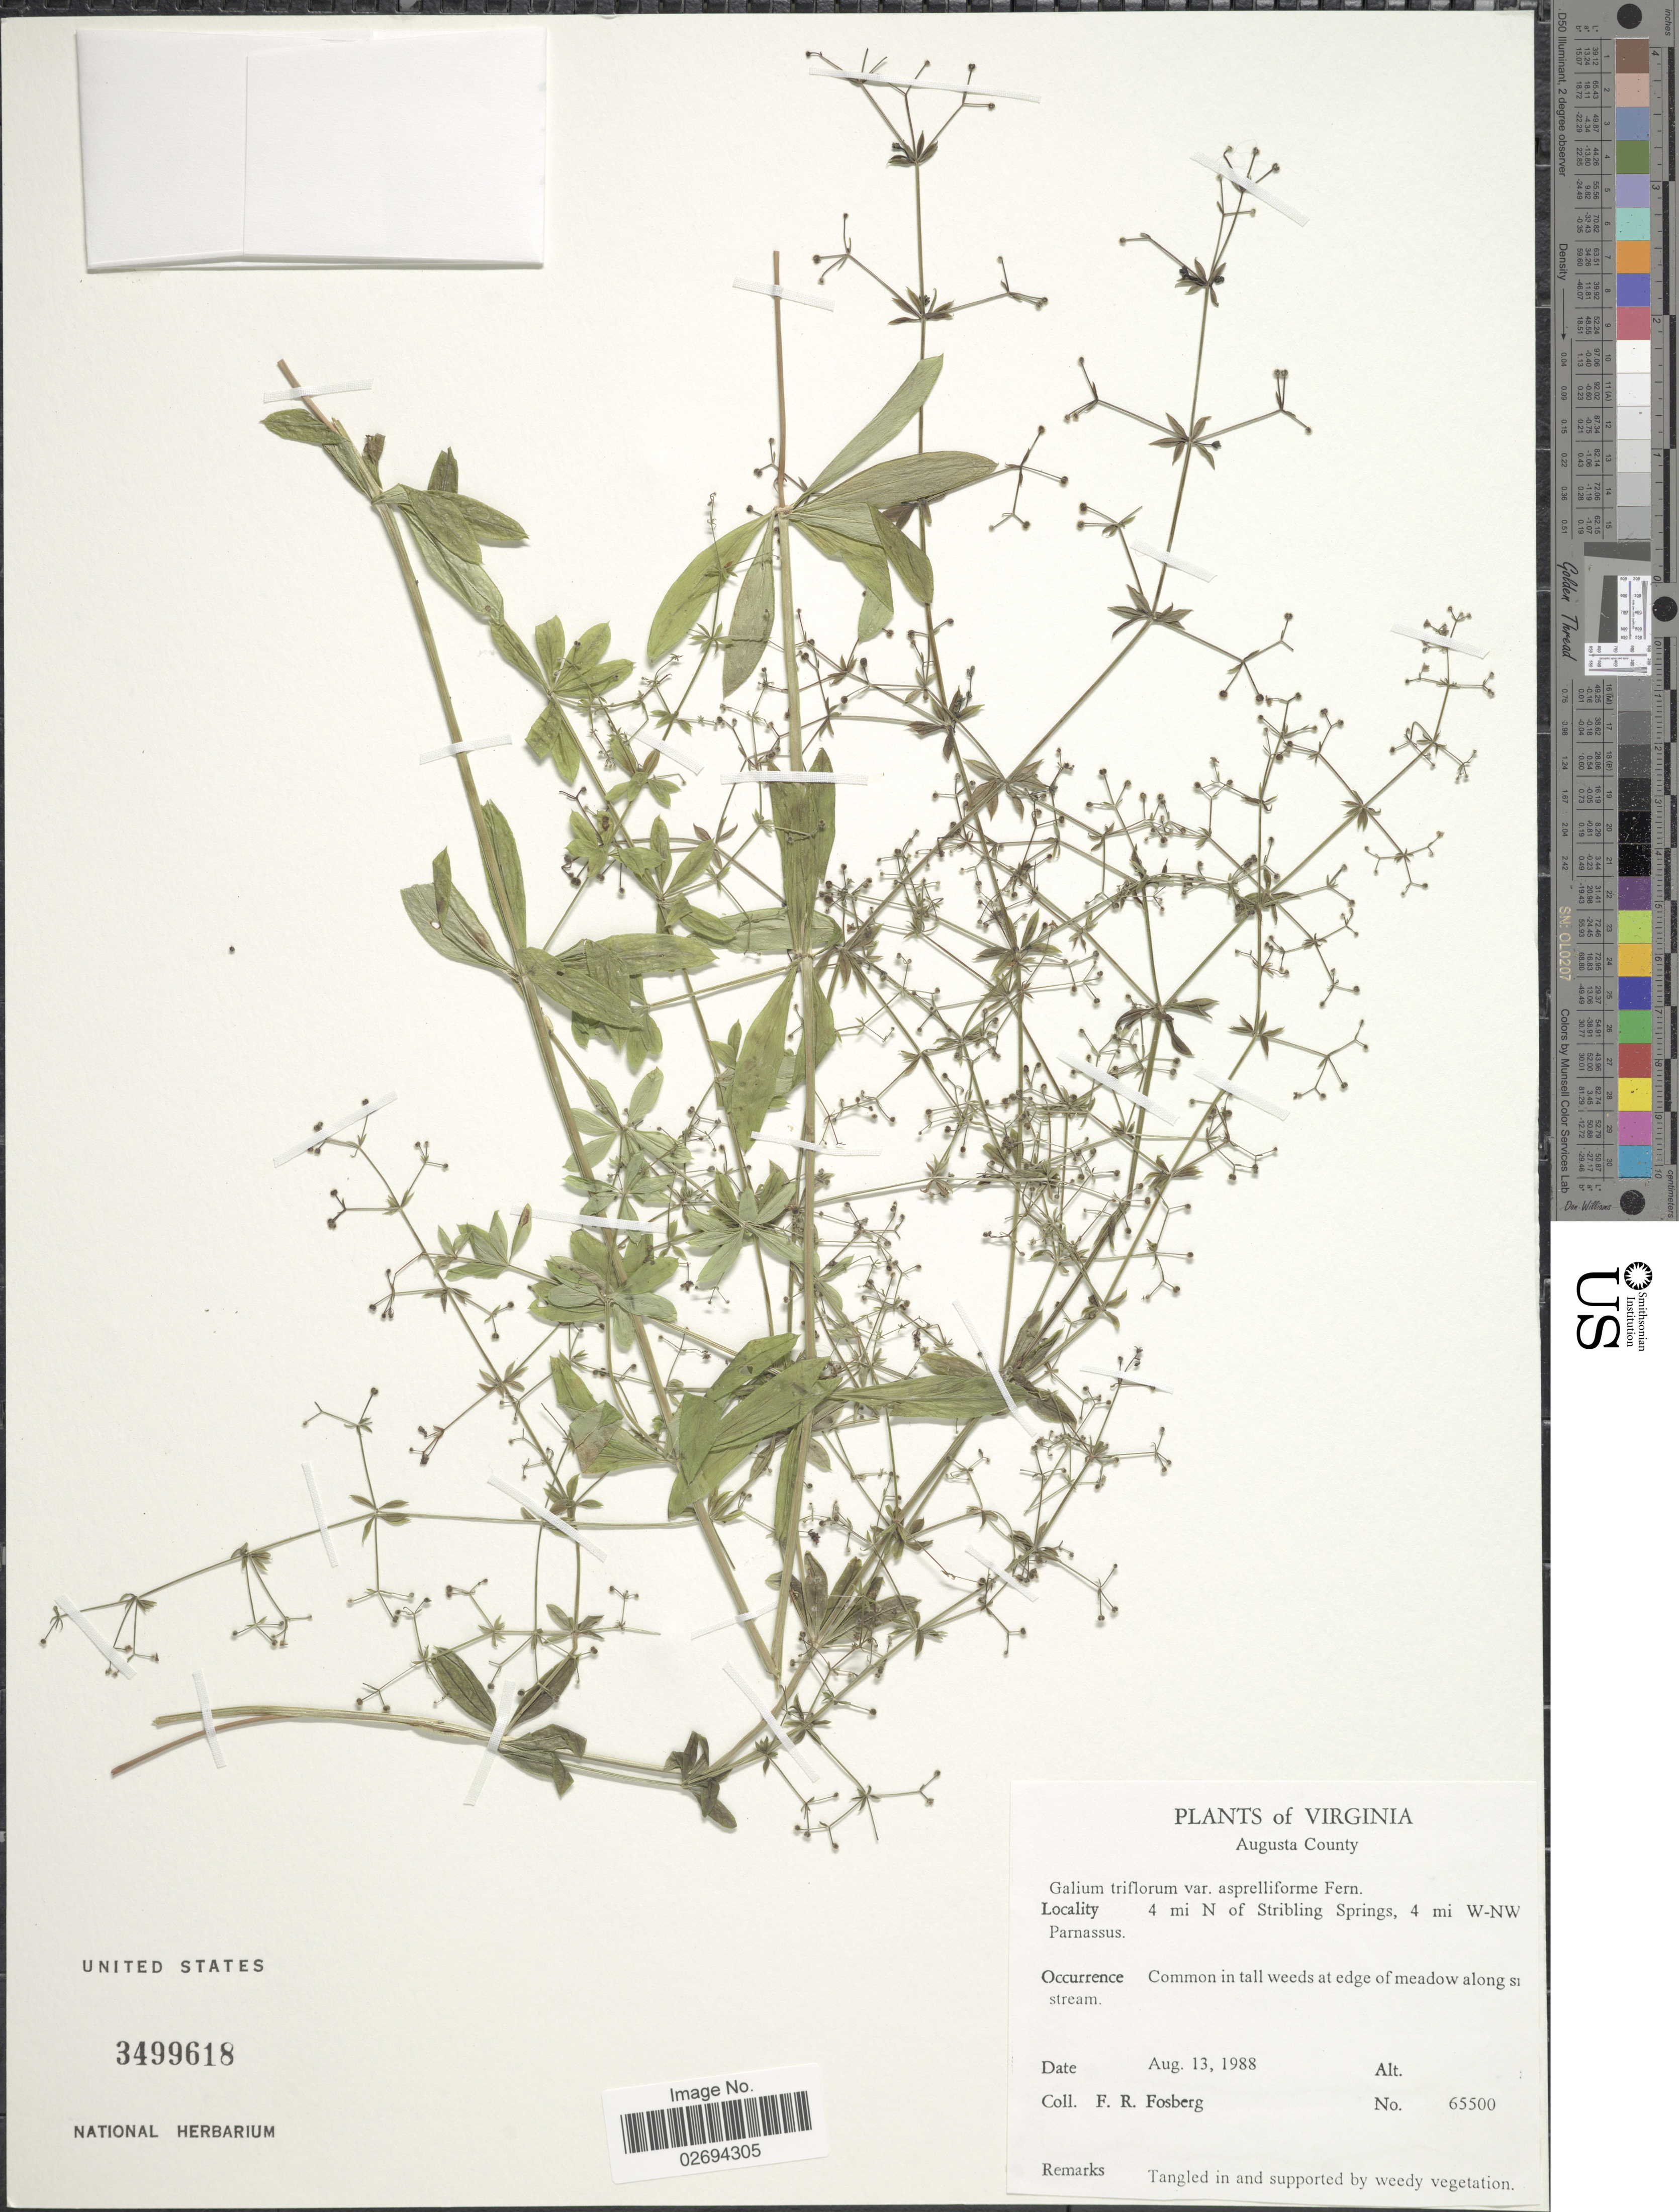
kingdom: Plantae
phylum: Tracheophyta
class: Magnoliopsida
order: Gentianales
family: Rubiaceae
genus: Galium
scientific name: Galium triflorum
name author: Michx.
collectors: F. R. Fosberg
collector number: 65500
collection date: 1988-08-13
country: United States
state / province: Virginia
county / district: Augusta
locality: Augusta County. 4 mi N of Stribling Springs, 4 mi. W-NW Parnassus.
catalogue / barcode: US 3499618